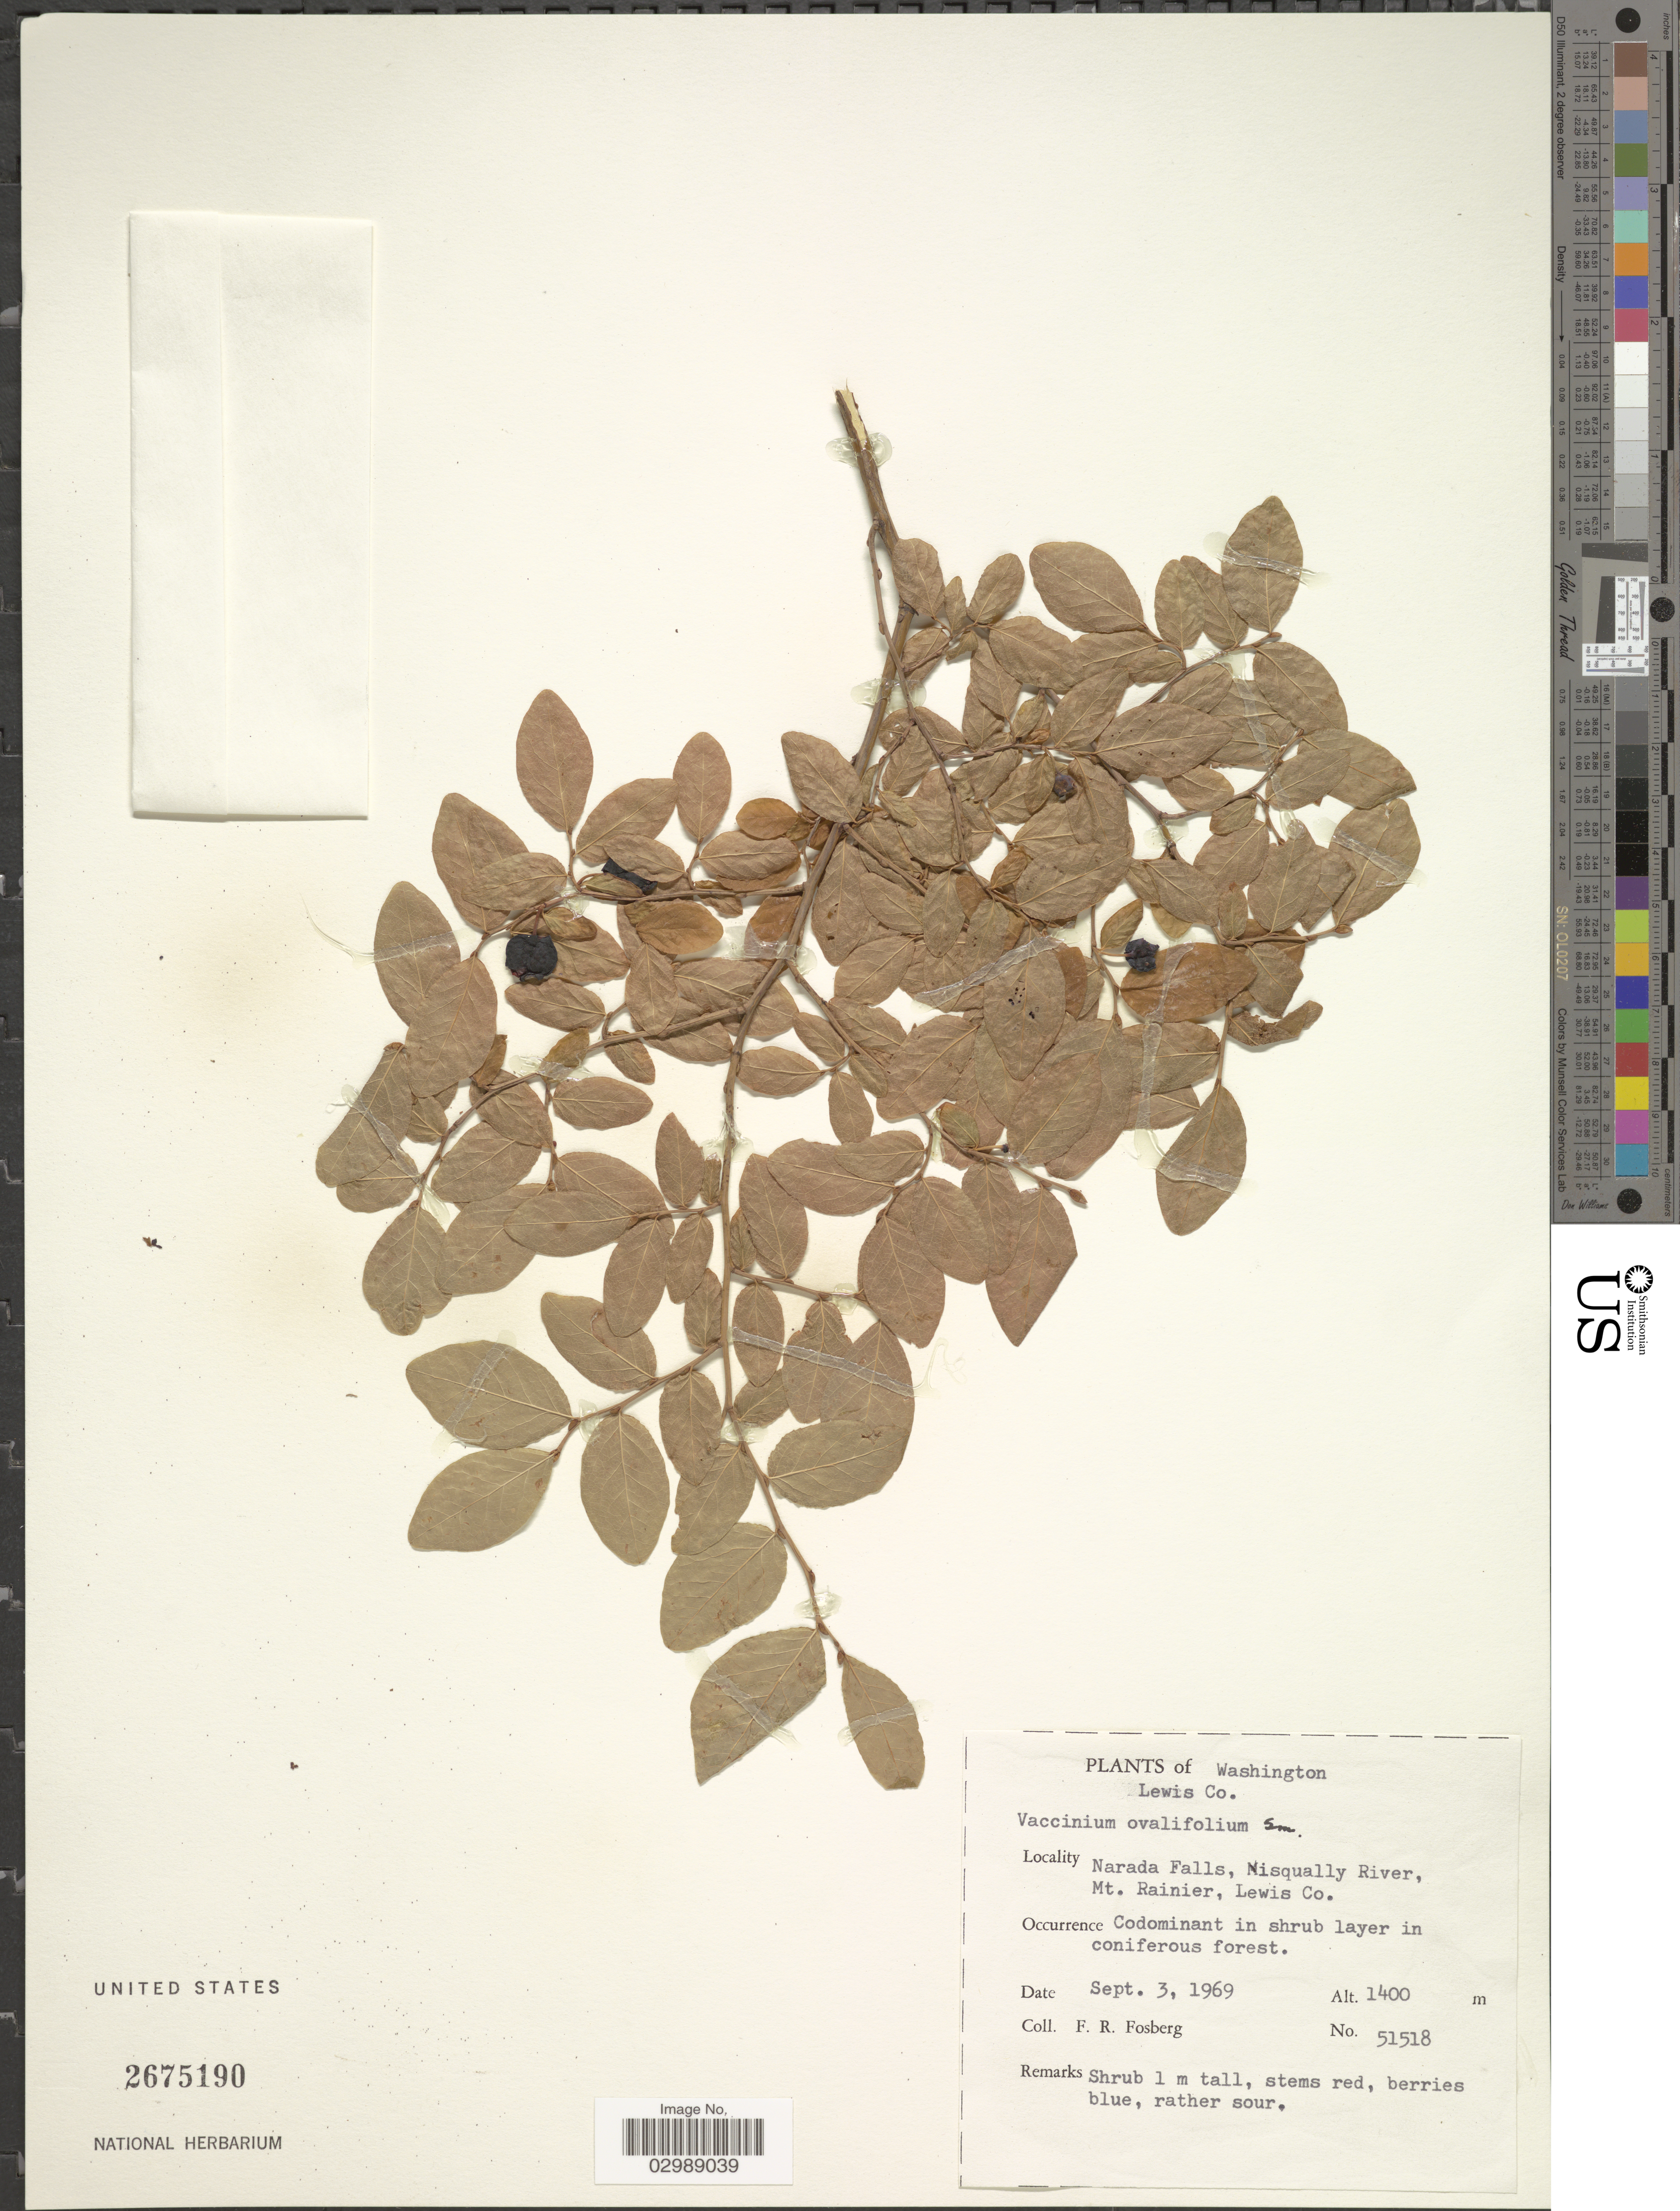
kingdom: Plantae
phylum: Tracheophyta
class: Magnoliopsida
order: Ericales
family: Ericaceae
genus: Vaccinium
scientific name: Vaccinium ovalifolium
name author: Sm.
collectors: F. R. Fosberg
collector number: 51518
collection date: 1969-09-03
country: United States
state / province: Washington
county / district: Lewis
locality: Lewis Co. Narada Falls, Nisqually River, Mt. Rainier, Lewis Co.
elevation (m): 1400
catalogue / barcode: US 2675190